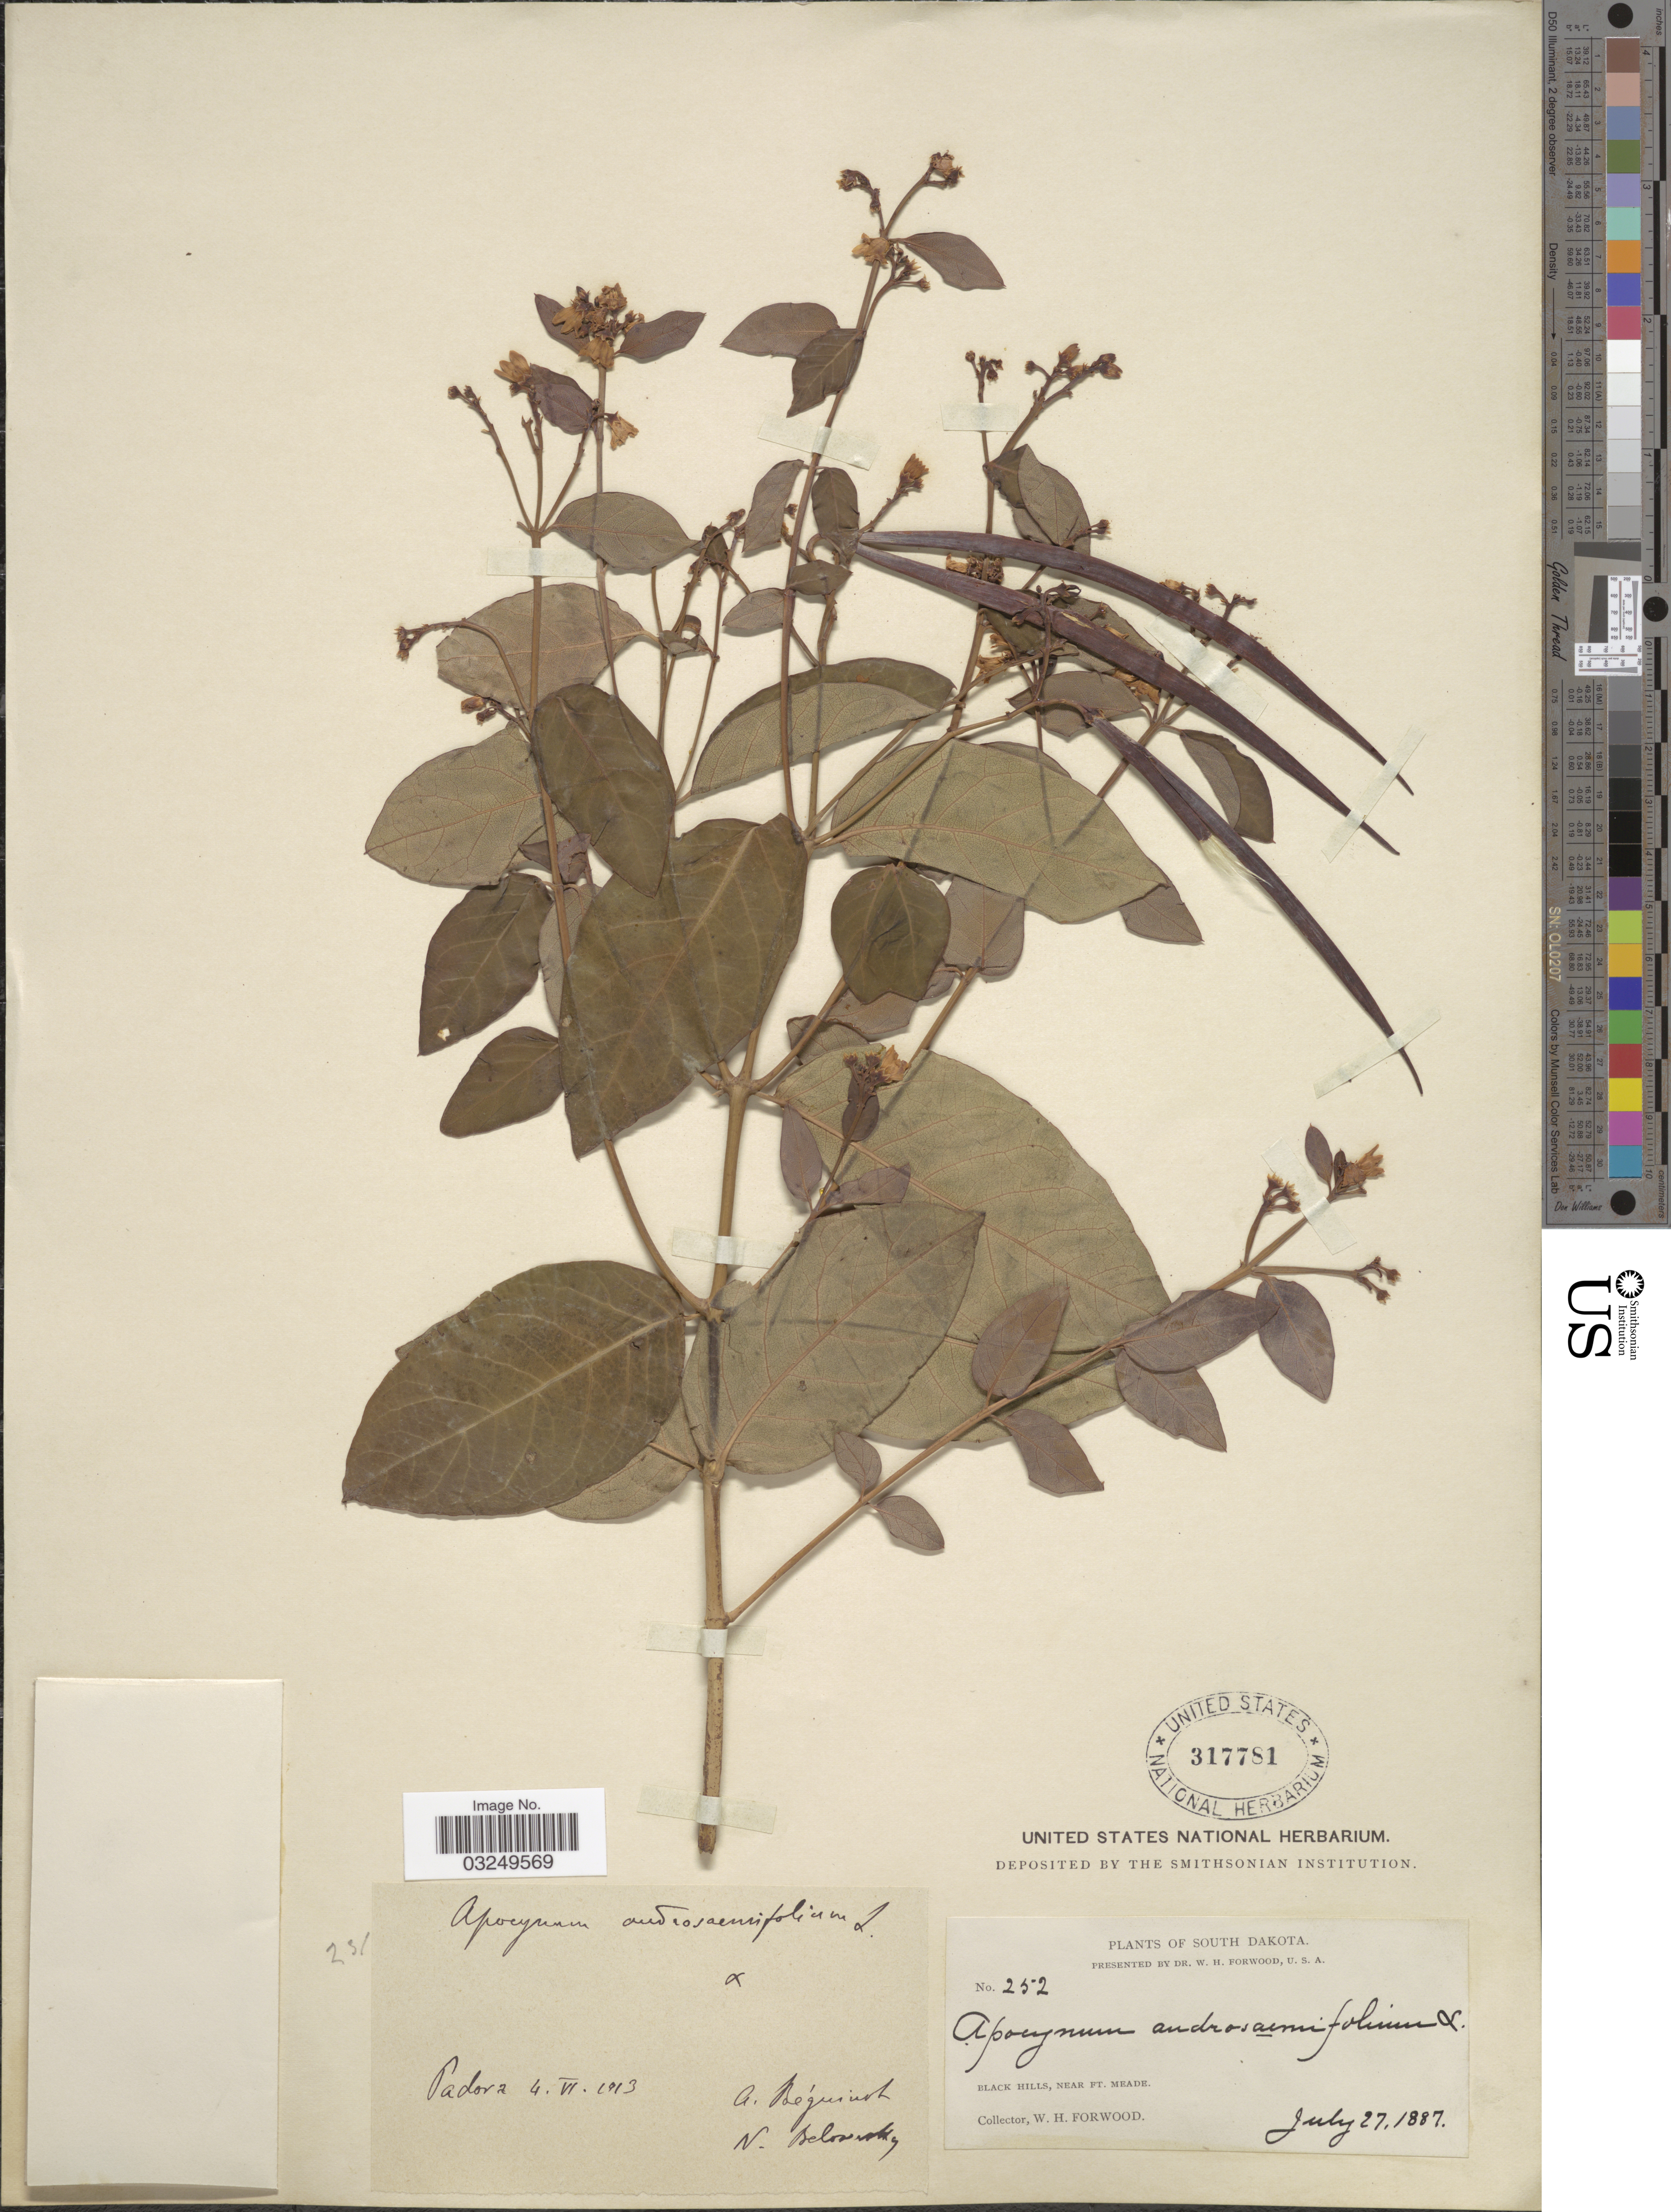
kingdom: Plantae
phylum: Tracheophyta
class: Magnoliopsida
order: Gentianales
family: Apocynaceae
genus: Apocynum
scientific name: Apocynum androsaemifolium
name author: L.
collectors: W. Forwood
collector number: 252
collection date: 1887-07-27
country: United States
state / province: South Dakota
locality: Black Hills, near Ft. Meade.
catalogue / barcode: US 317781